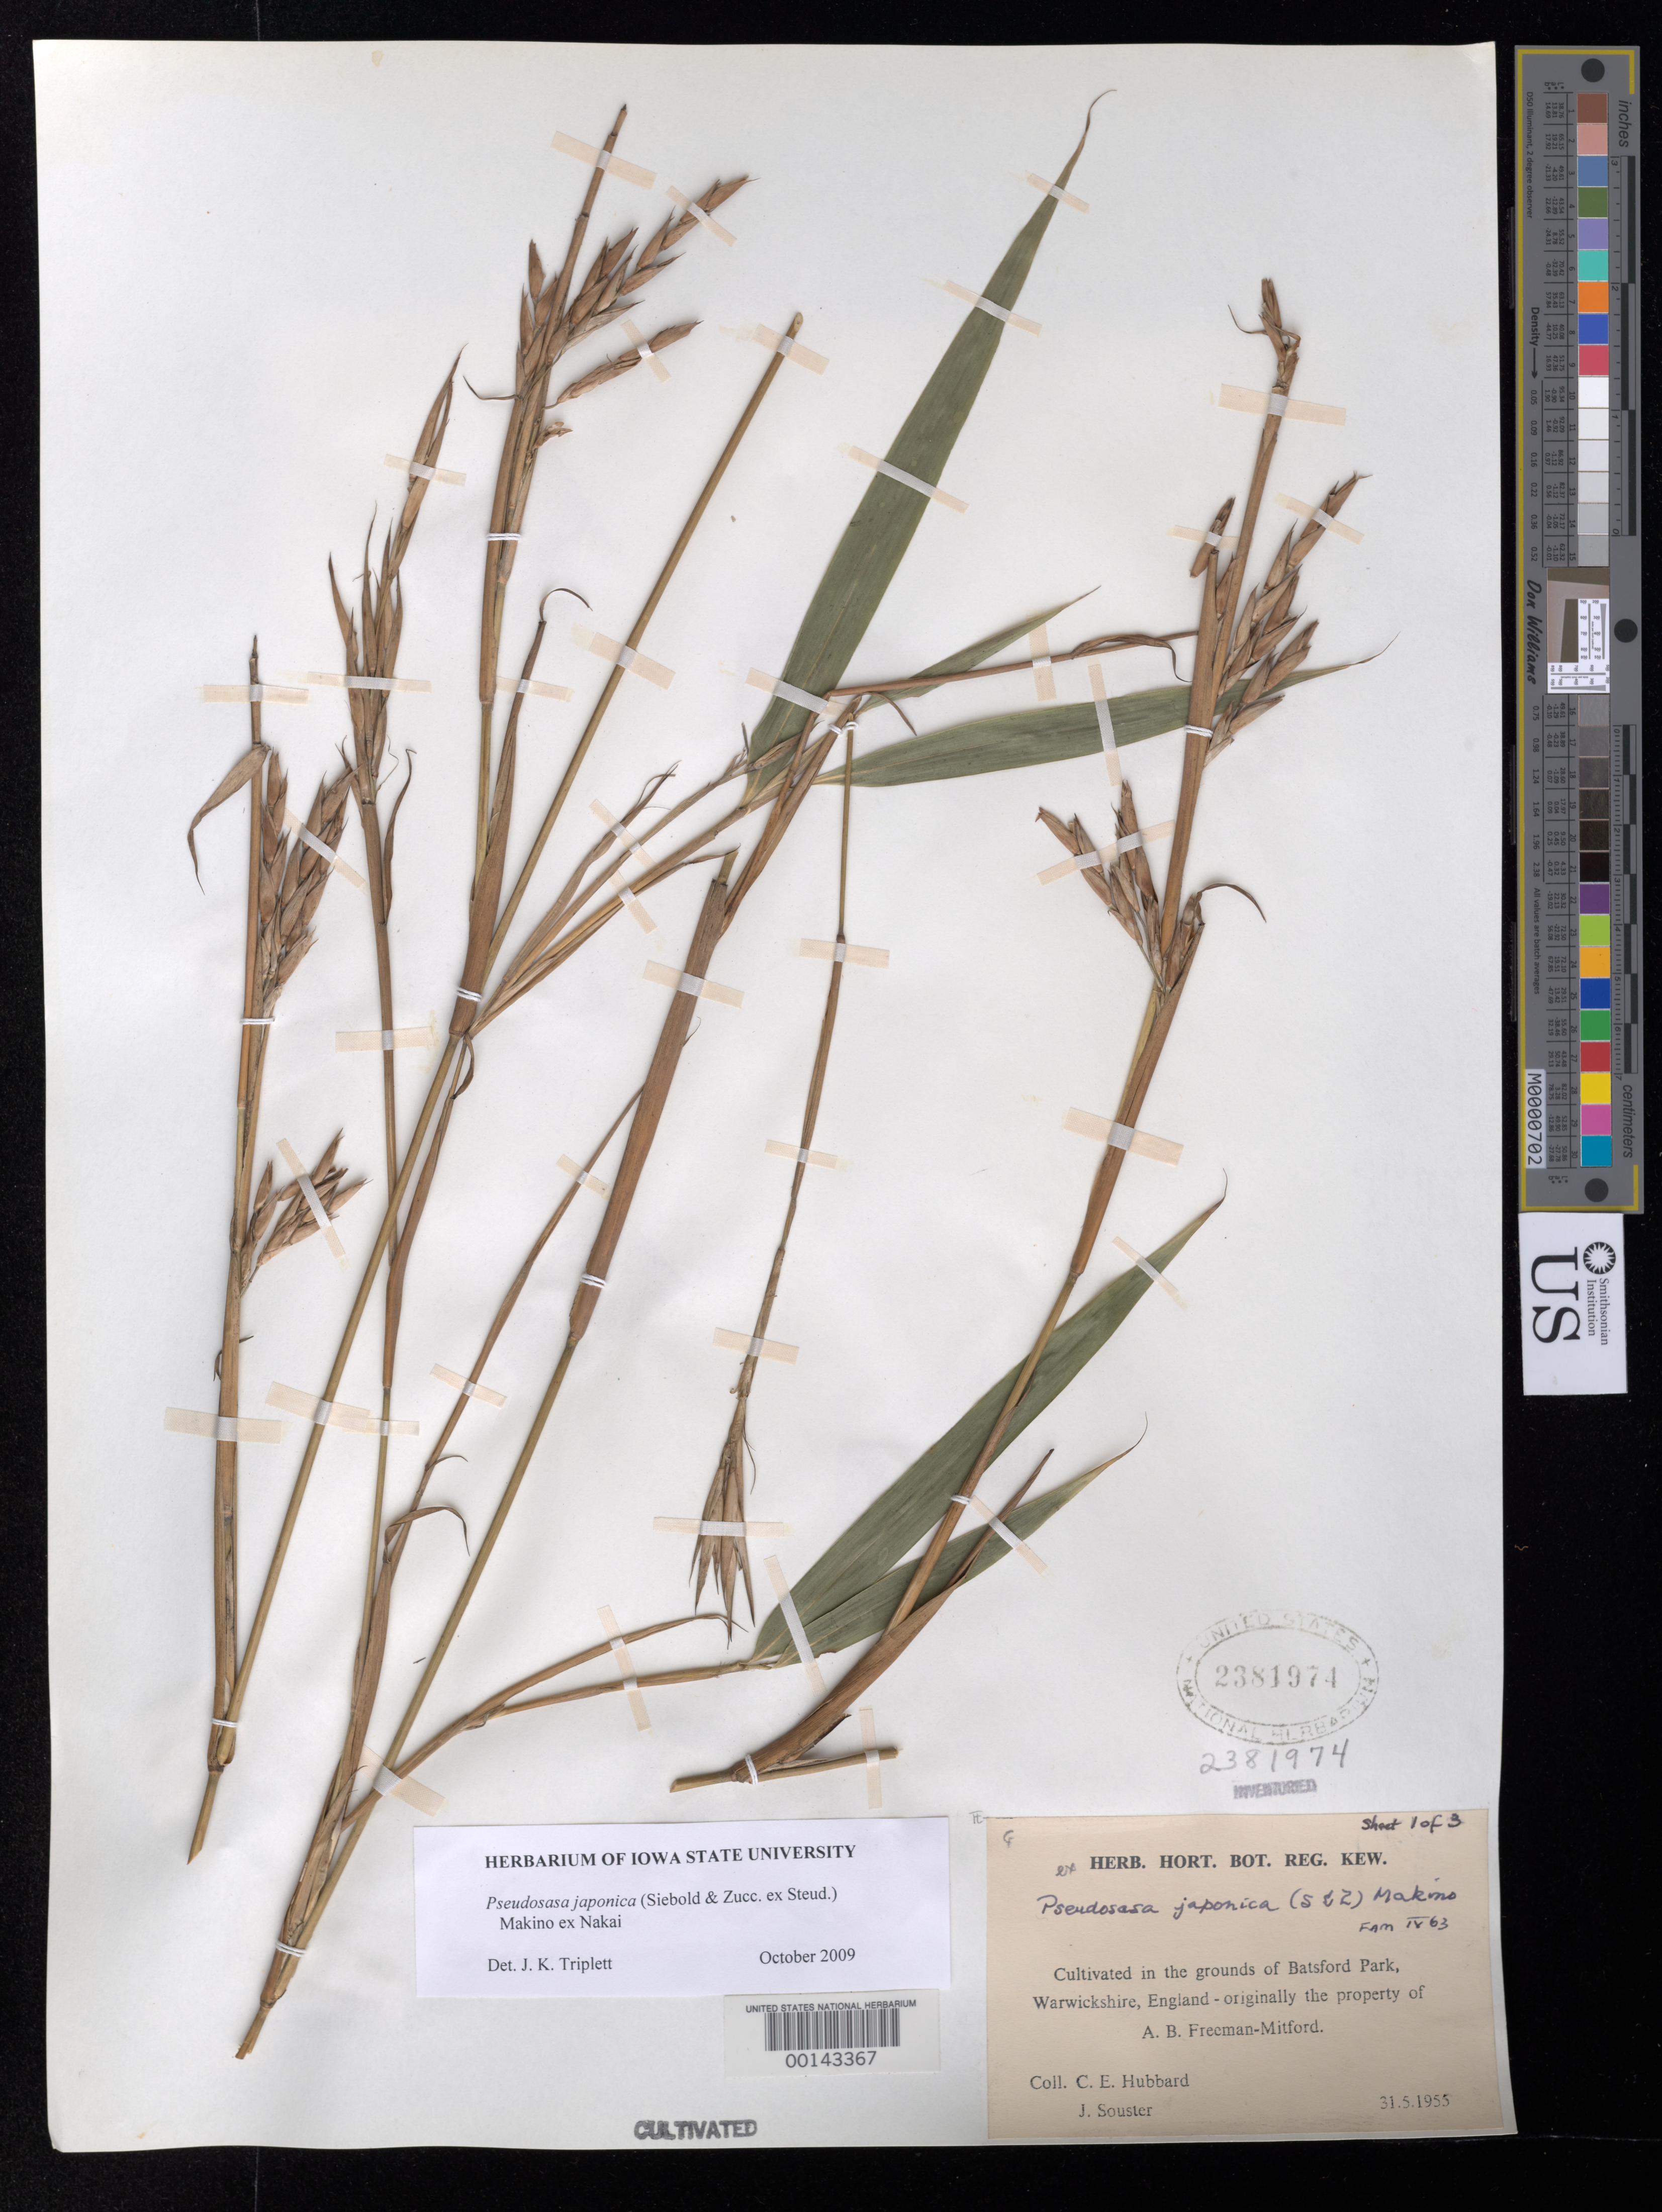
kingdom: Plantae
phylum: Tracheophyta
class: Liliopsida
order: Poales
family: Poaceae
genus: Pseudosasa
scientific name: Pseudosasa japonica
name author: (Siebold & Zucc. ex Steud.) Makino ex Nakai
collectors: C. E. Hubbard & J. Souster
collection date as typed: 31 May 1955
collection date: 1955-05-31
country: United Kingdom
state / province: England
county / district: Warwickshire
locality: Warwickshire, batsford park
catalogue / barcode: US 2381974